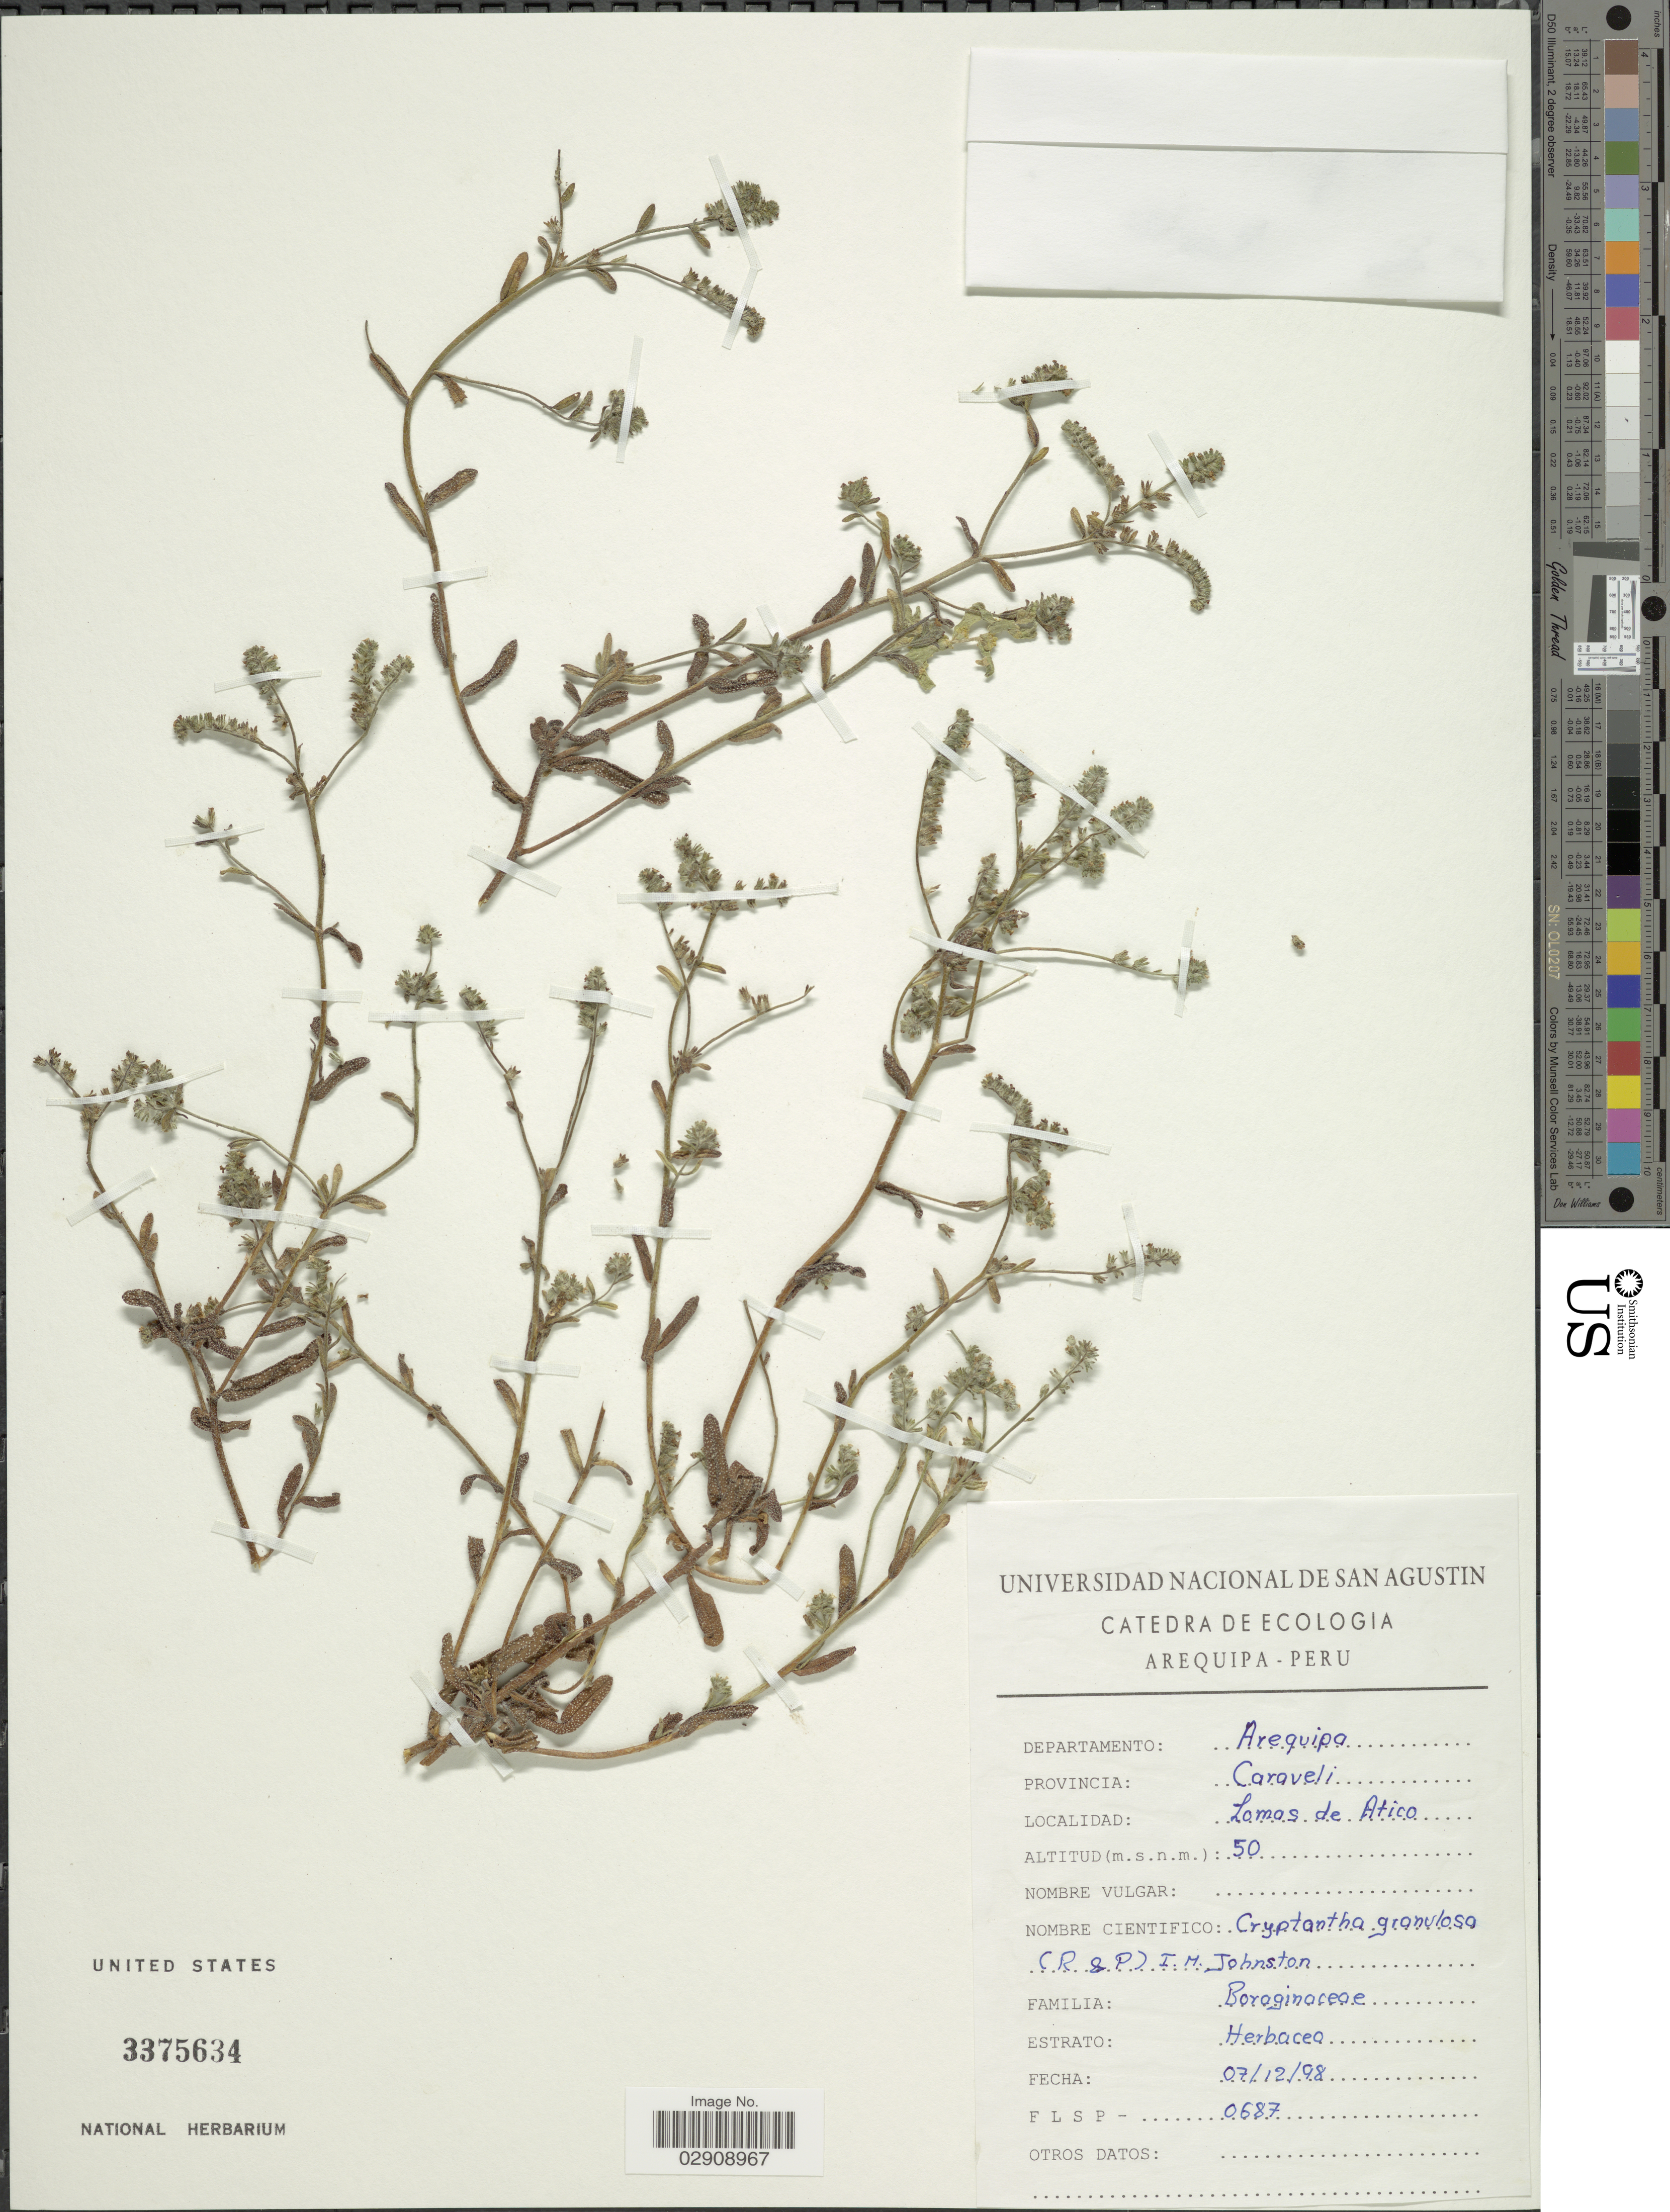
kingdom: Plantae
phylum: Tracheophyta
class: Magnoliopsida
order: Boraginales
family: Boraginaceae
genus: Cryptantha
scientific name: Cryptantha granulosa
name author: (Ruiz & Pav.) I.M. Johnst.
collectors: F. L. S. P.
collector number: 0687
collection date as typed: Transcribed d/m/y: 7/12/98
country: Peru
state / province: Arequipa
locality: Lomas de Atico. Departamento Arequipa. Provincia Caraveli.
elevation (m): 50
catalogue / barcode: US 3375634